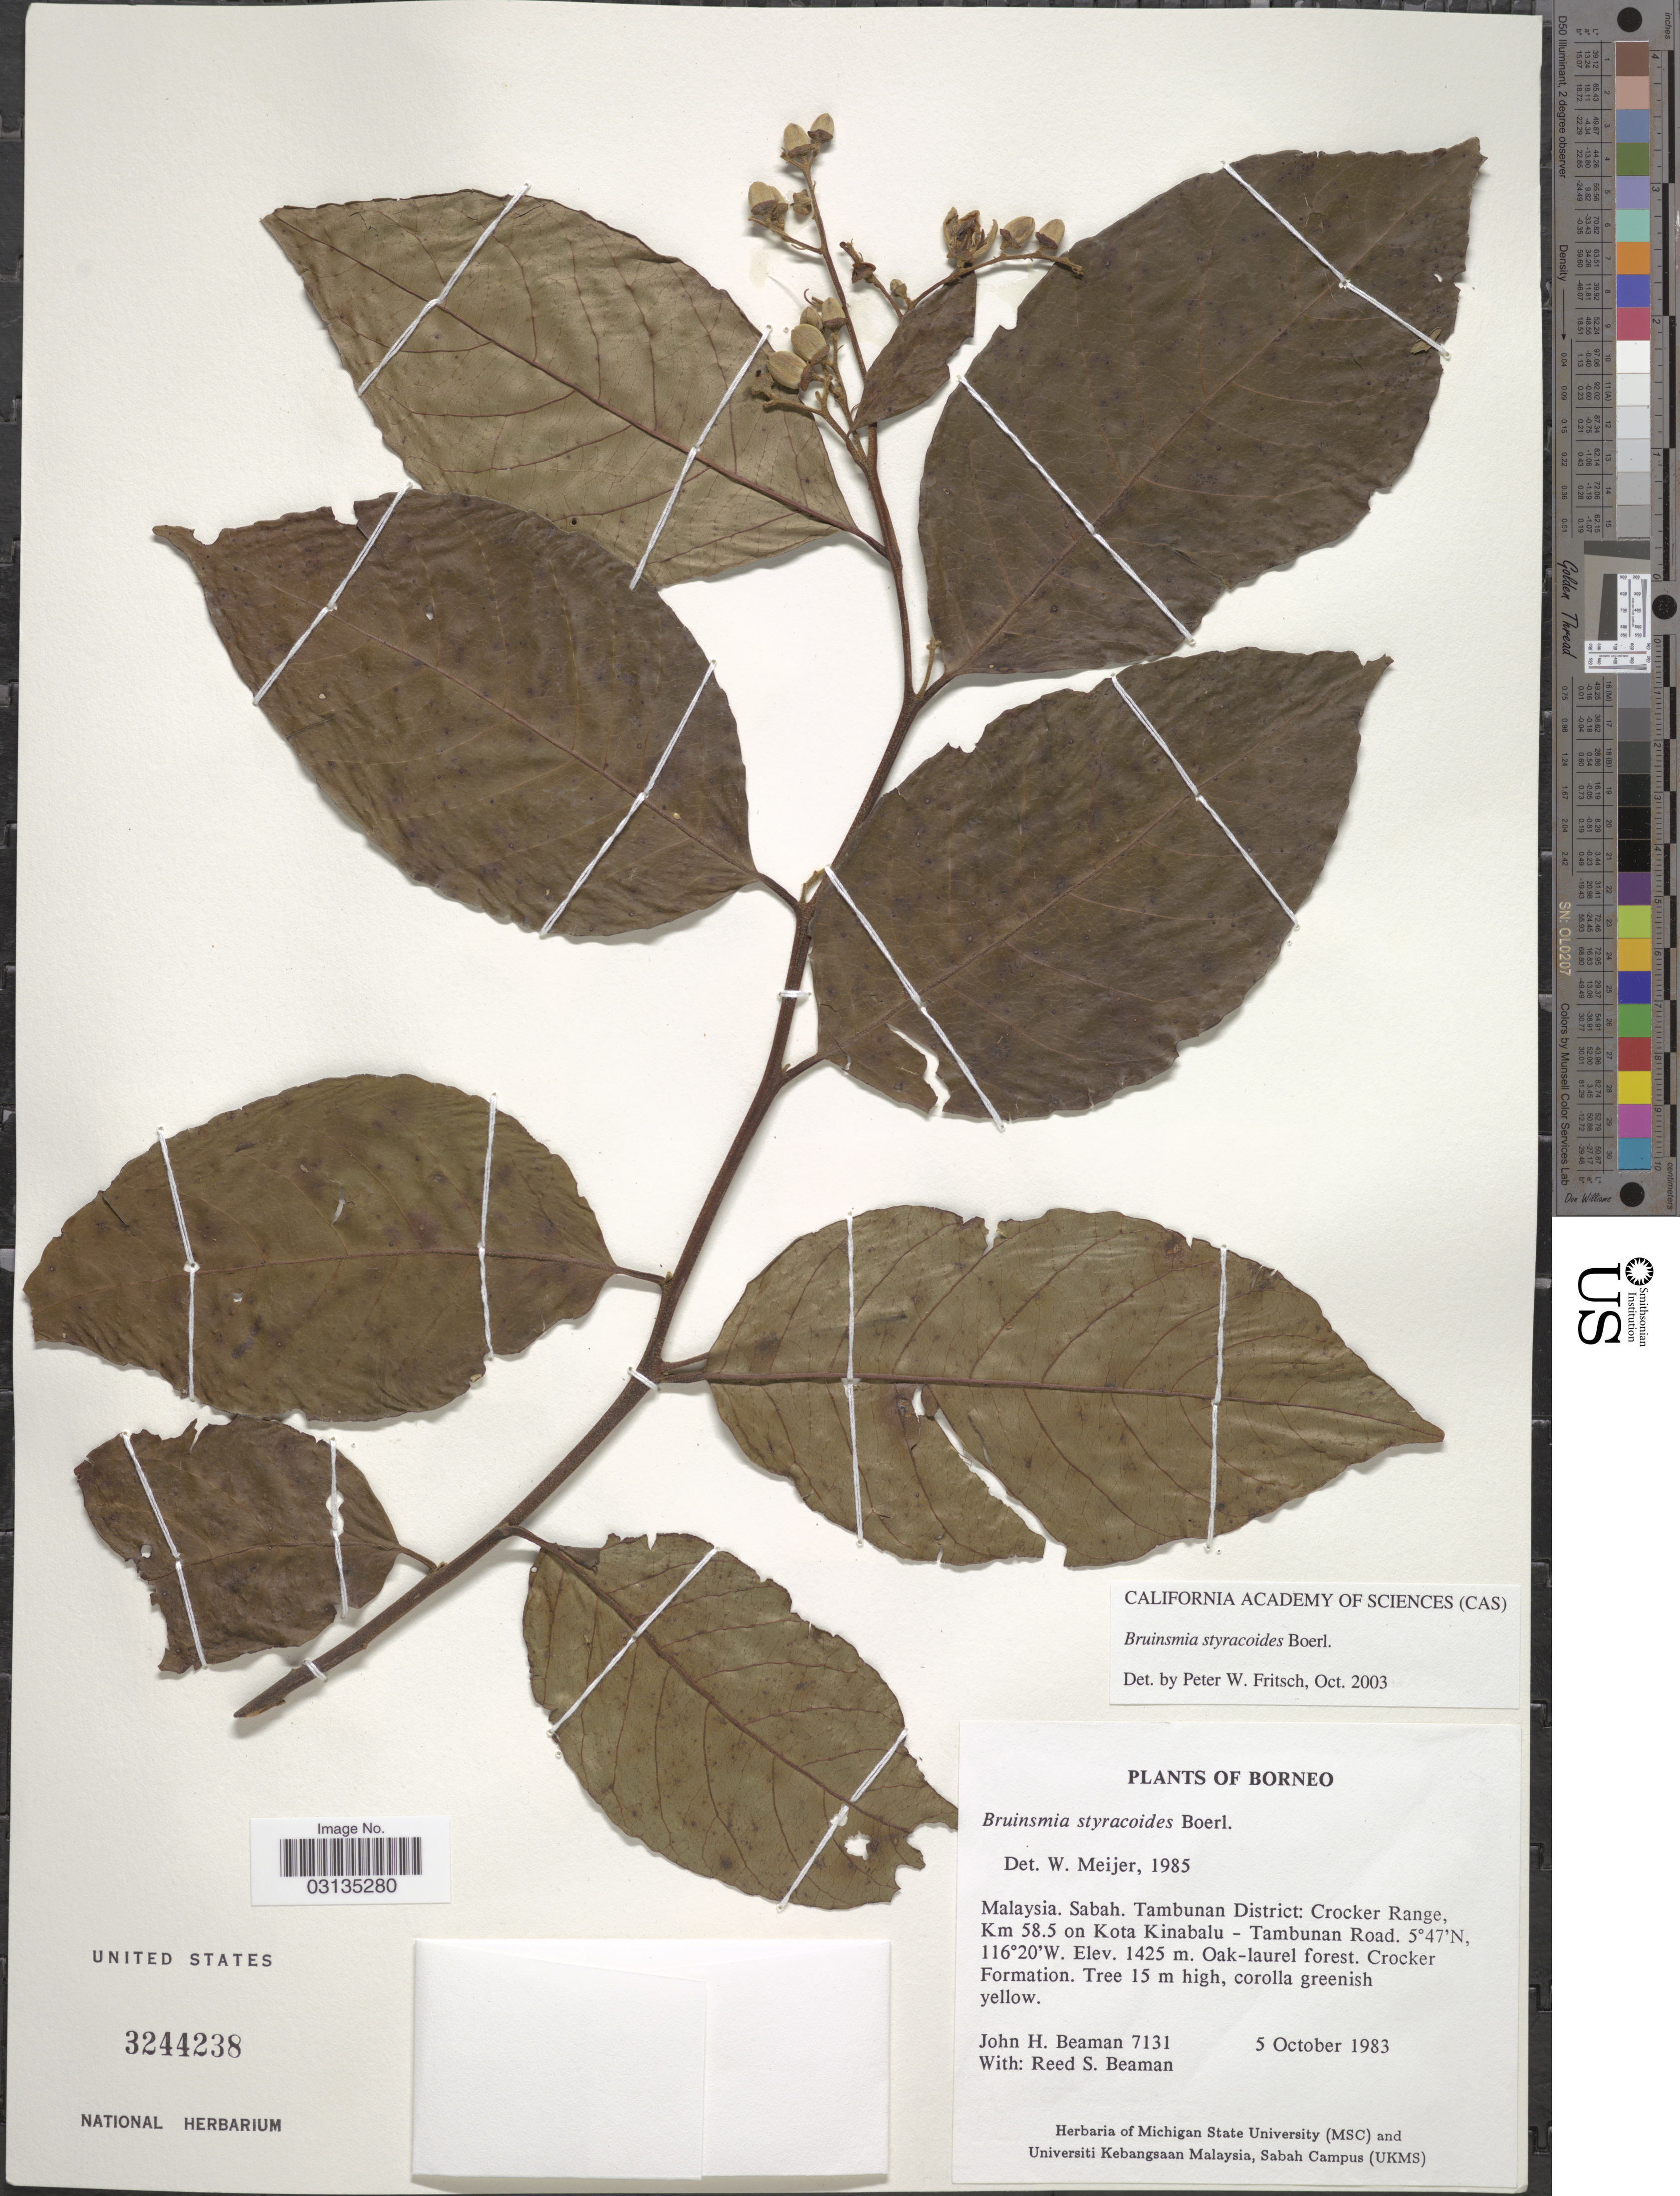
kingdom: Plantae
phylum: Tracheophyta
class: Magnoliopsida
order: Ericales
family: Styracaceae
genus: Bruinsmia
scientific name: Bruinsmia styracoides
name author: Boerl. & Koord.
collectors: J. H. Beaman & R. S. Beaman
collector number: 7131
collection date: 1983-10-05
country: Malaysia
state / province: Sabah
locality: Borneo, Tambunan District: Crocker Range, Km 58.5 on Kota Kinabalu - Tambunan Road.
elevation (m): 1425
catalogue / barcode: US 3244238